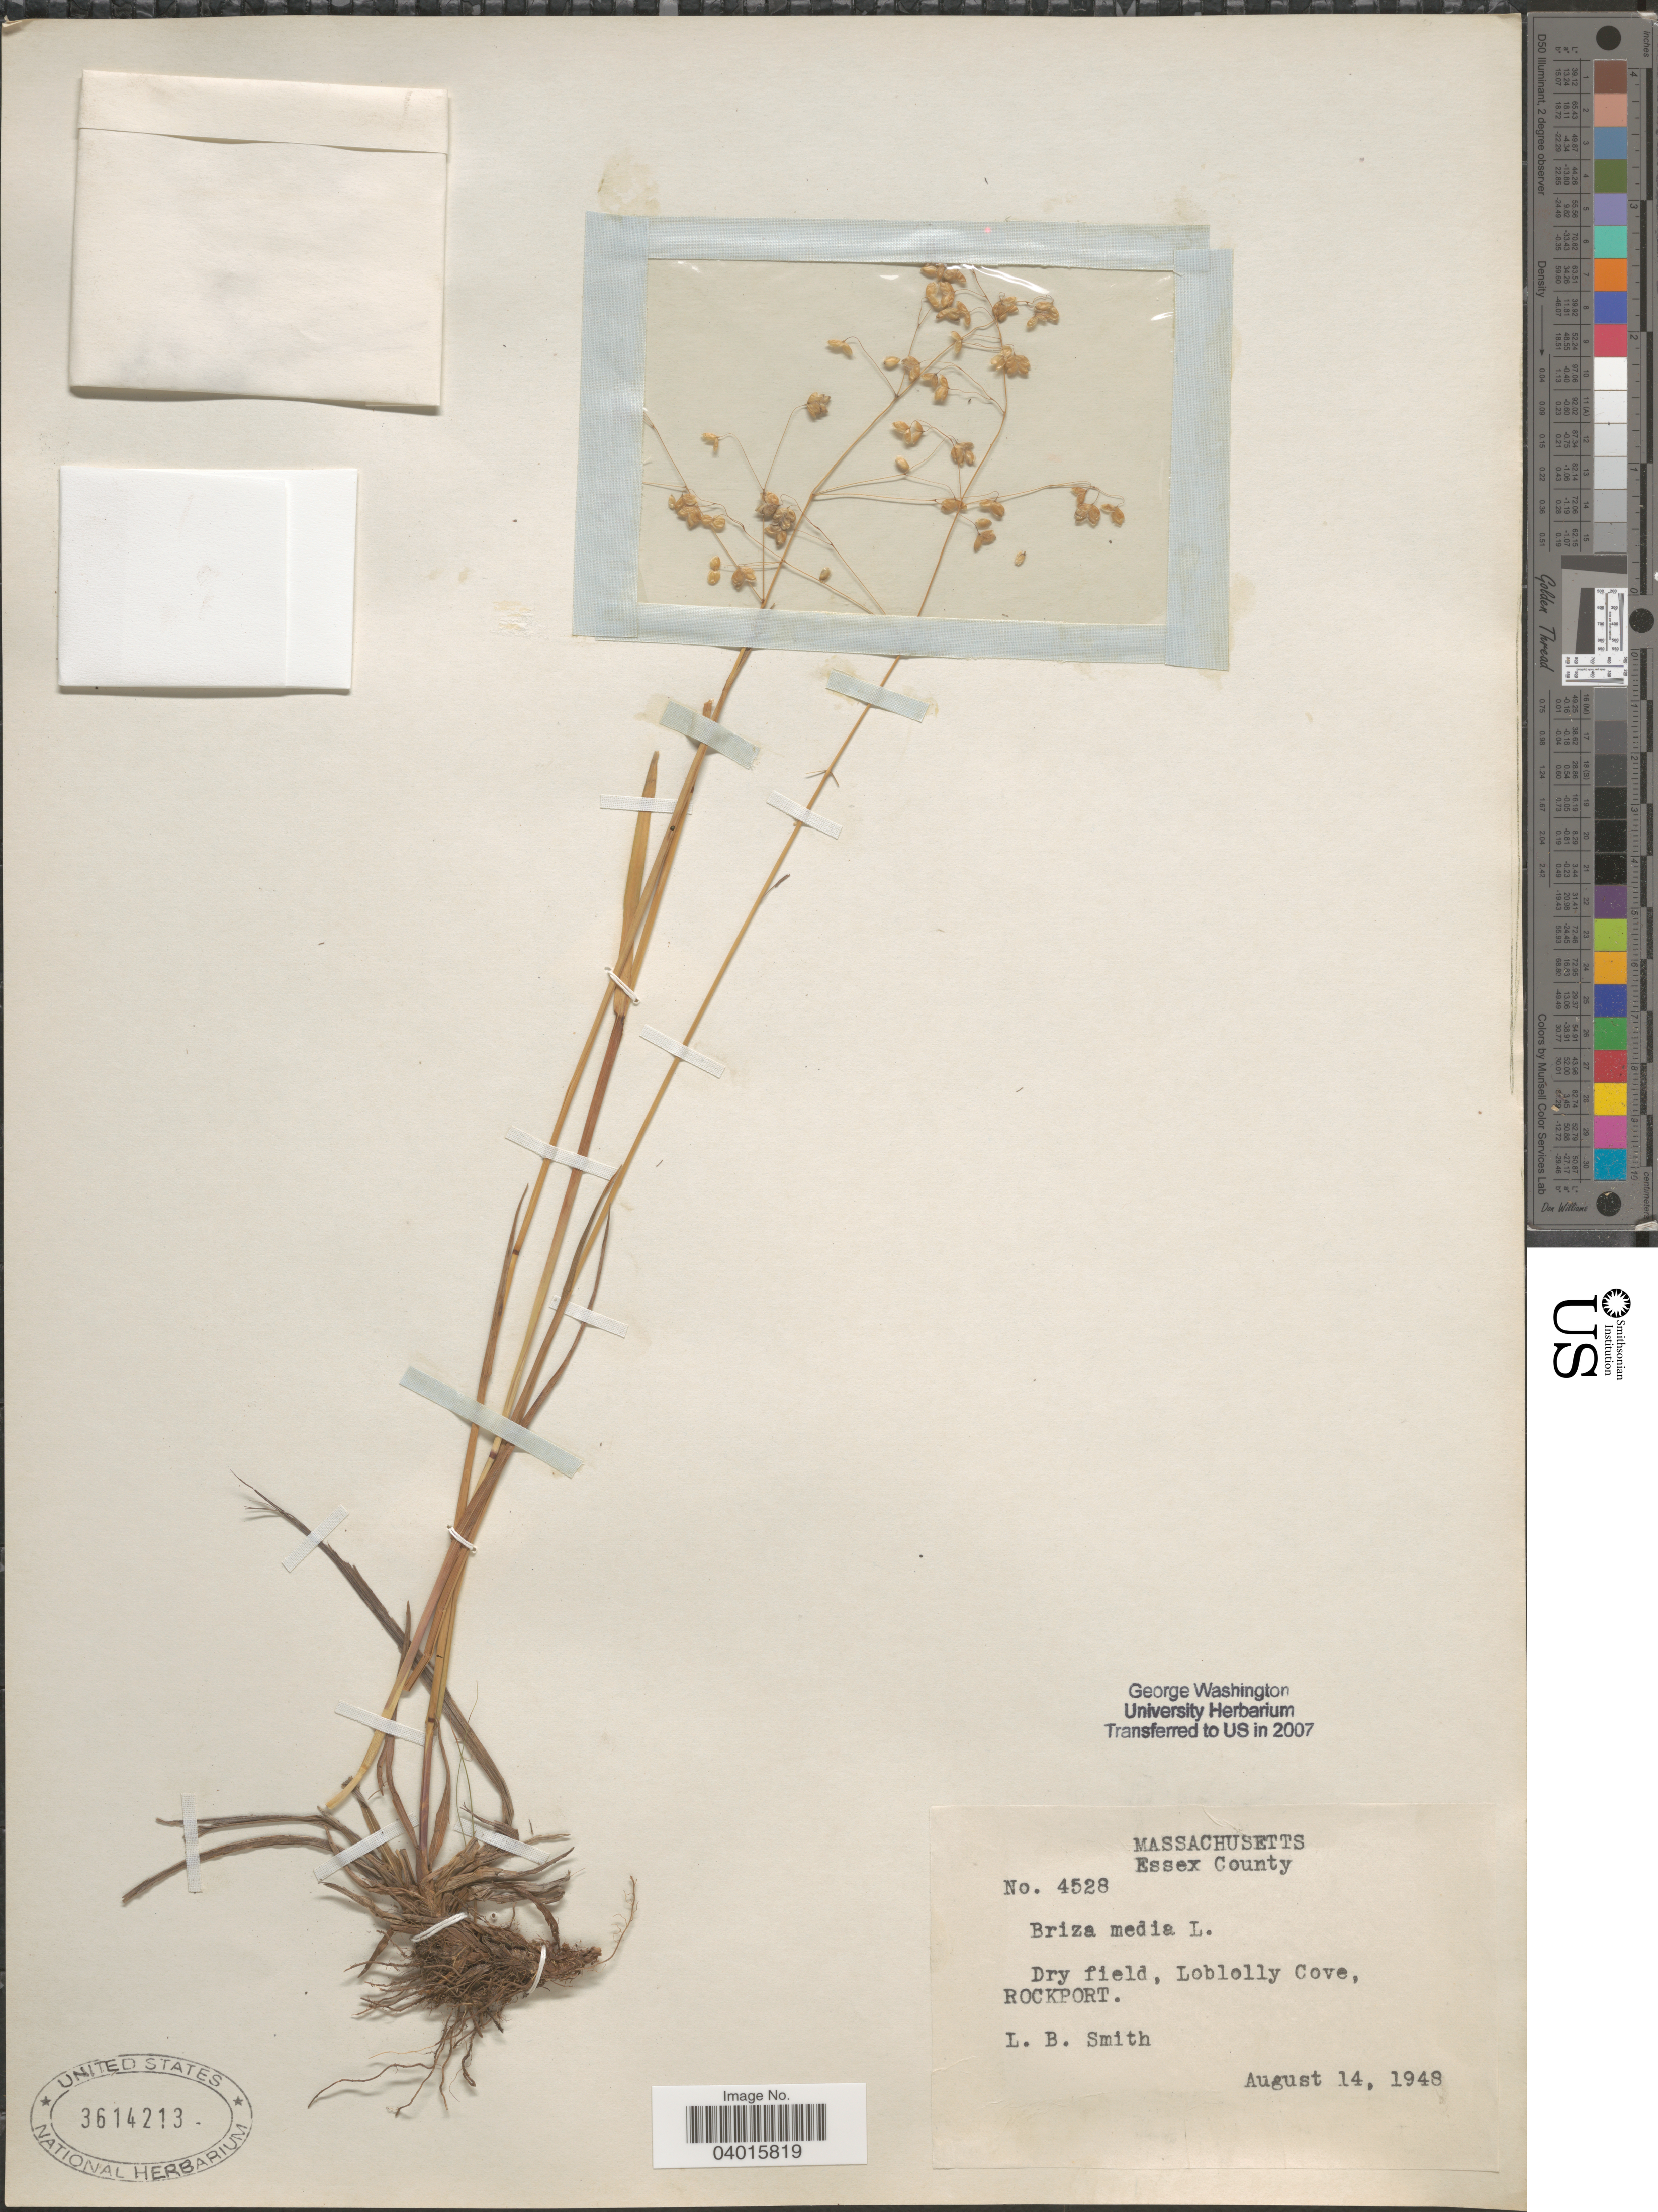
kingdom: Plantae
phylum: Tracheophyta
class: Liliopsida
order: Poales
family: Poaceae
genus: Briza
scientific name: Briza media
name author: L.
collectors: L. Smith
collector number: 4528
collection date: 1948-08-14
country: United States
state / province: Massachusetts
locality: Essex County. Loblolly Cove, Rockport.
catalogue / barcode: US 3614213